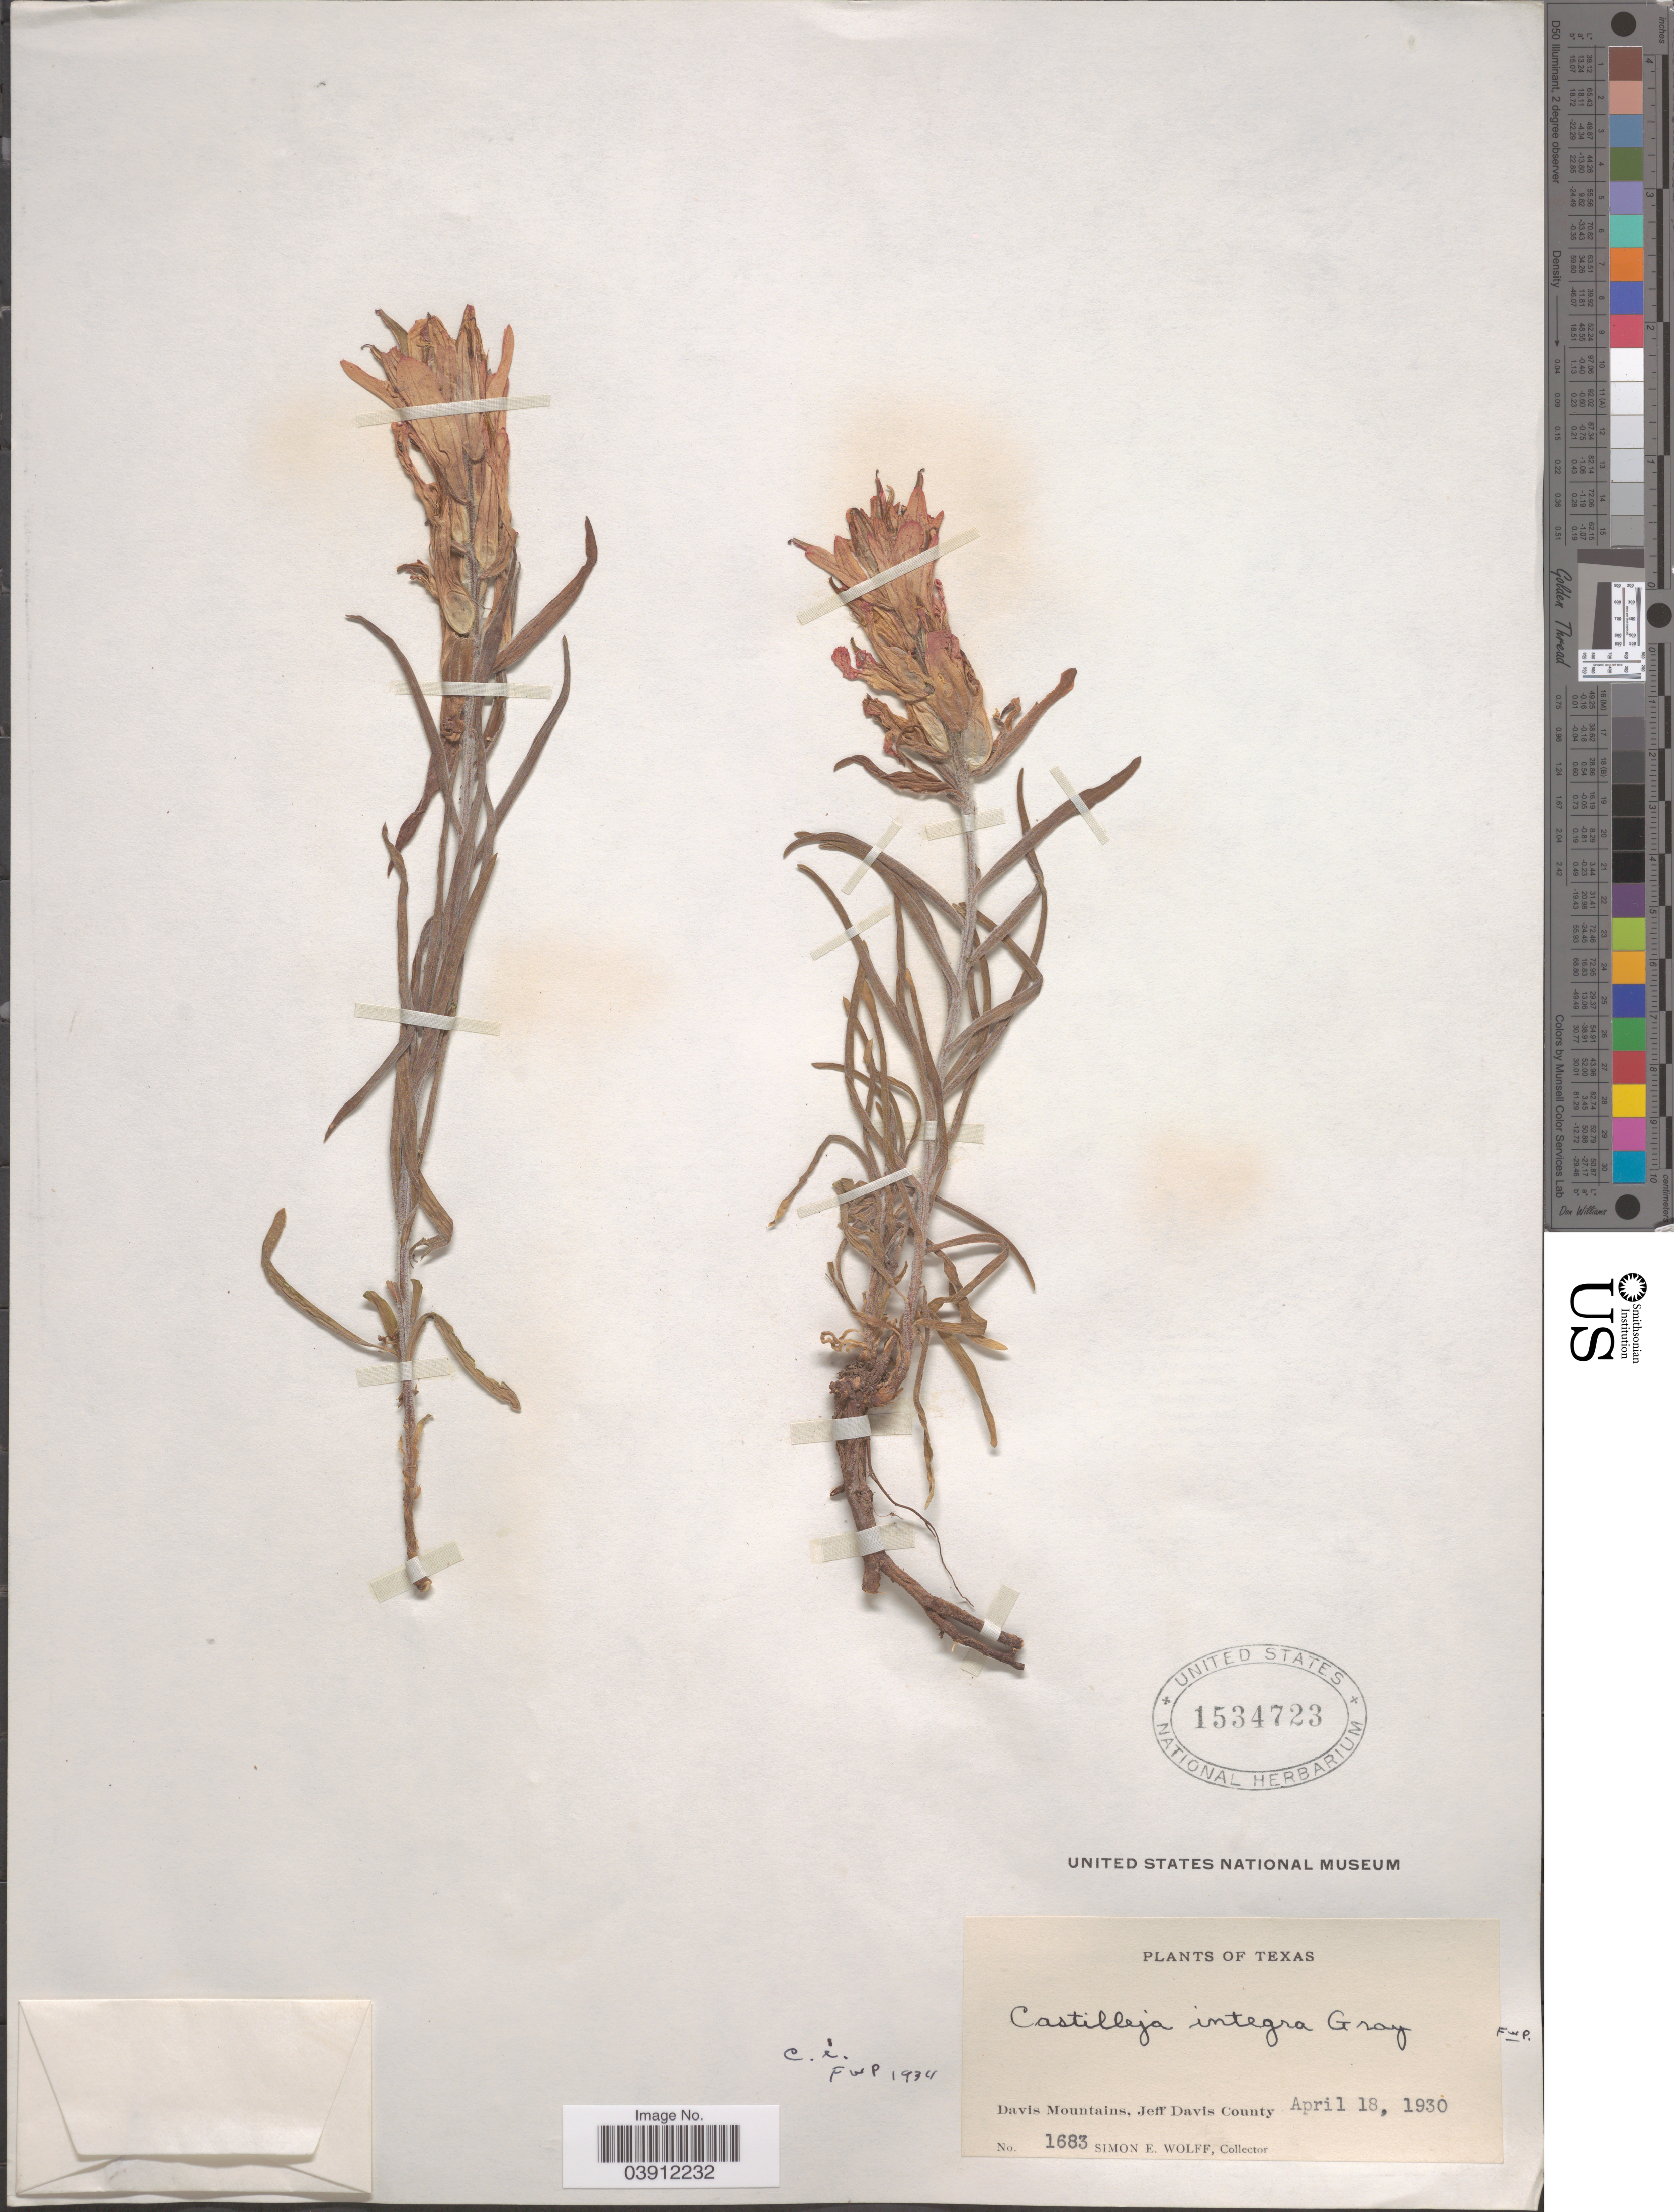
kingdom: Plantae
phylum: Tracheophyta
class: Magnoliopsida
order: Lamiales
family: Orobanchaceae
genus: Castilleja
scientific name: Castilleja integra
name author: A. Gray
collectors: S. E. Wolff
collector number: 1683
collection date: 1930-04-18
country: United States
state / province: Texas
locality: Davis Mountains, Jeff Davis County.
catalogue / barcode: US 1534723